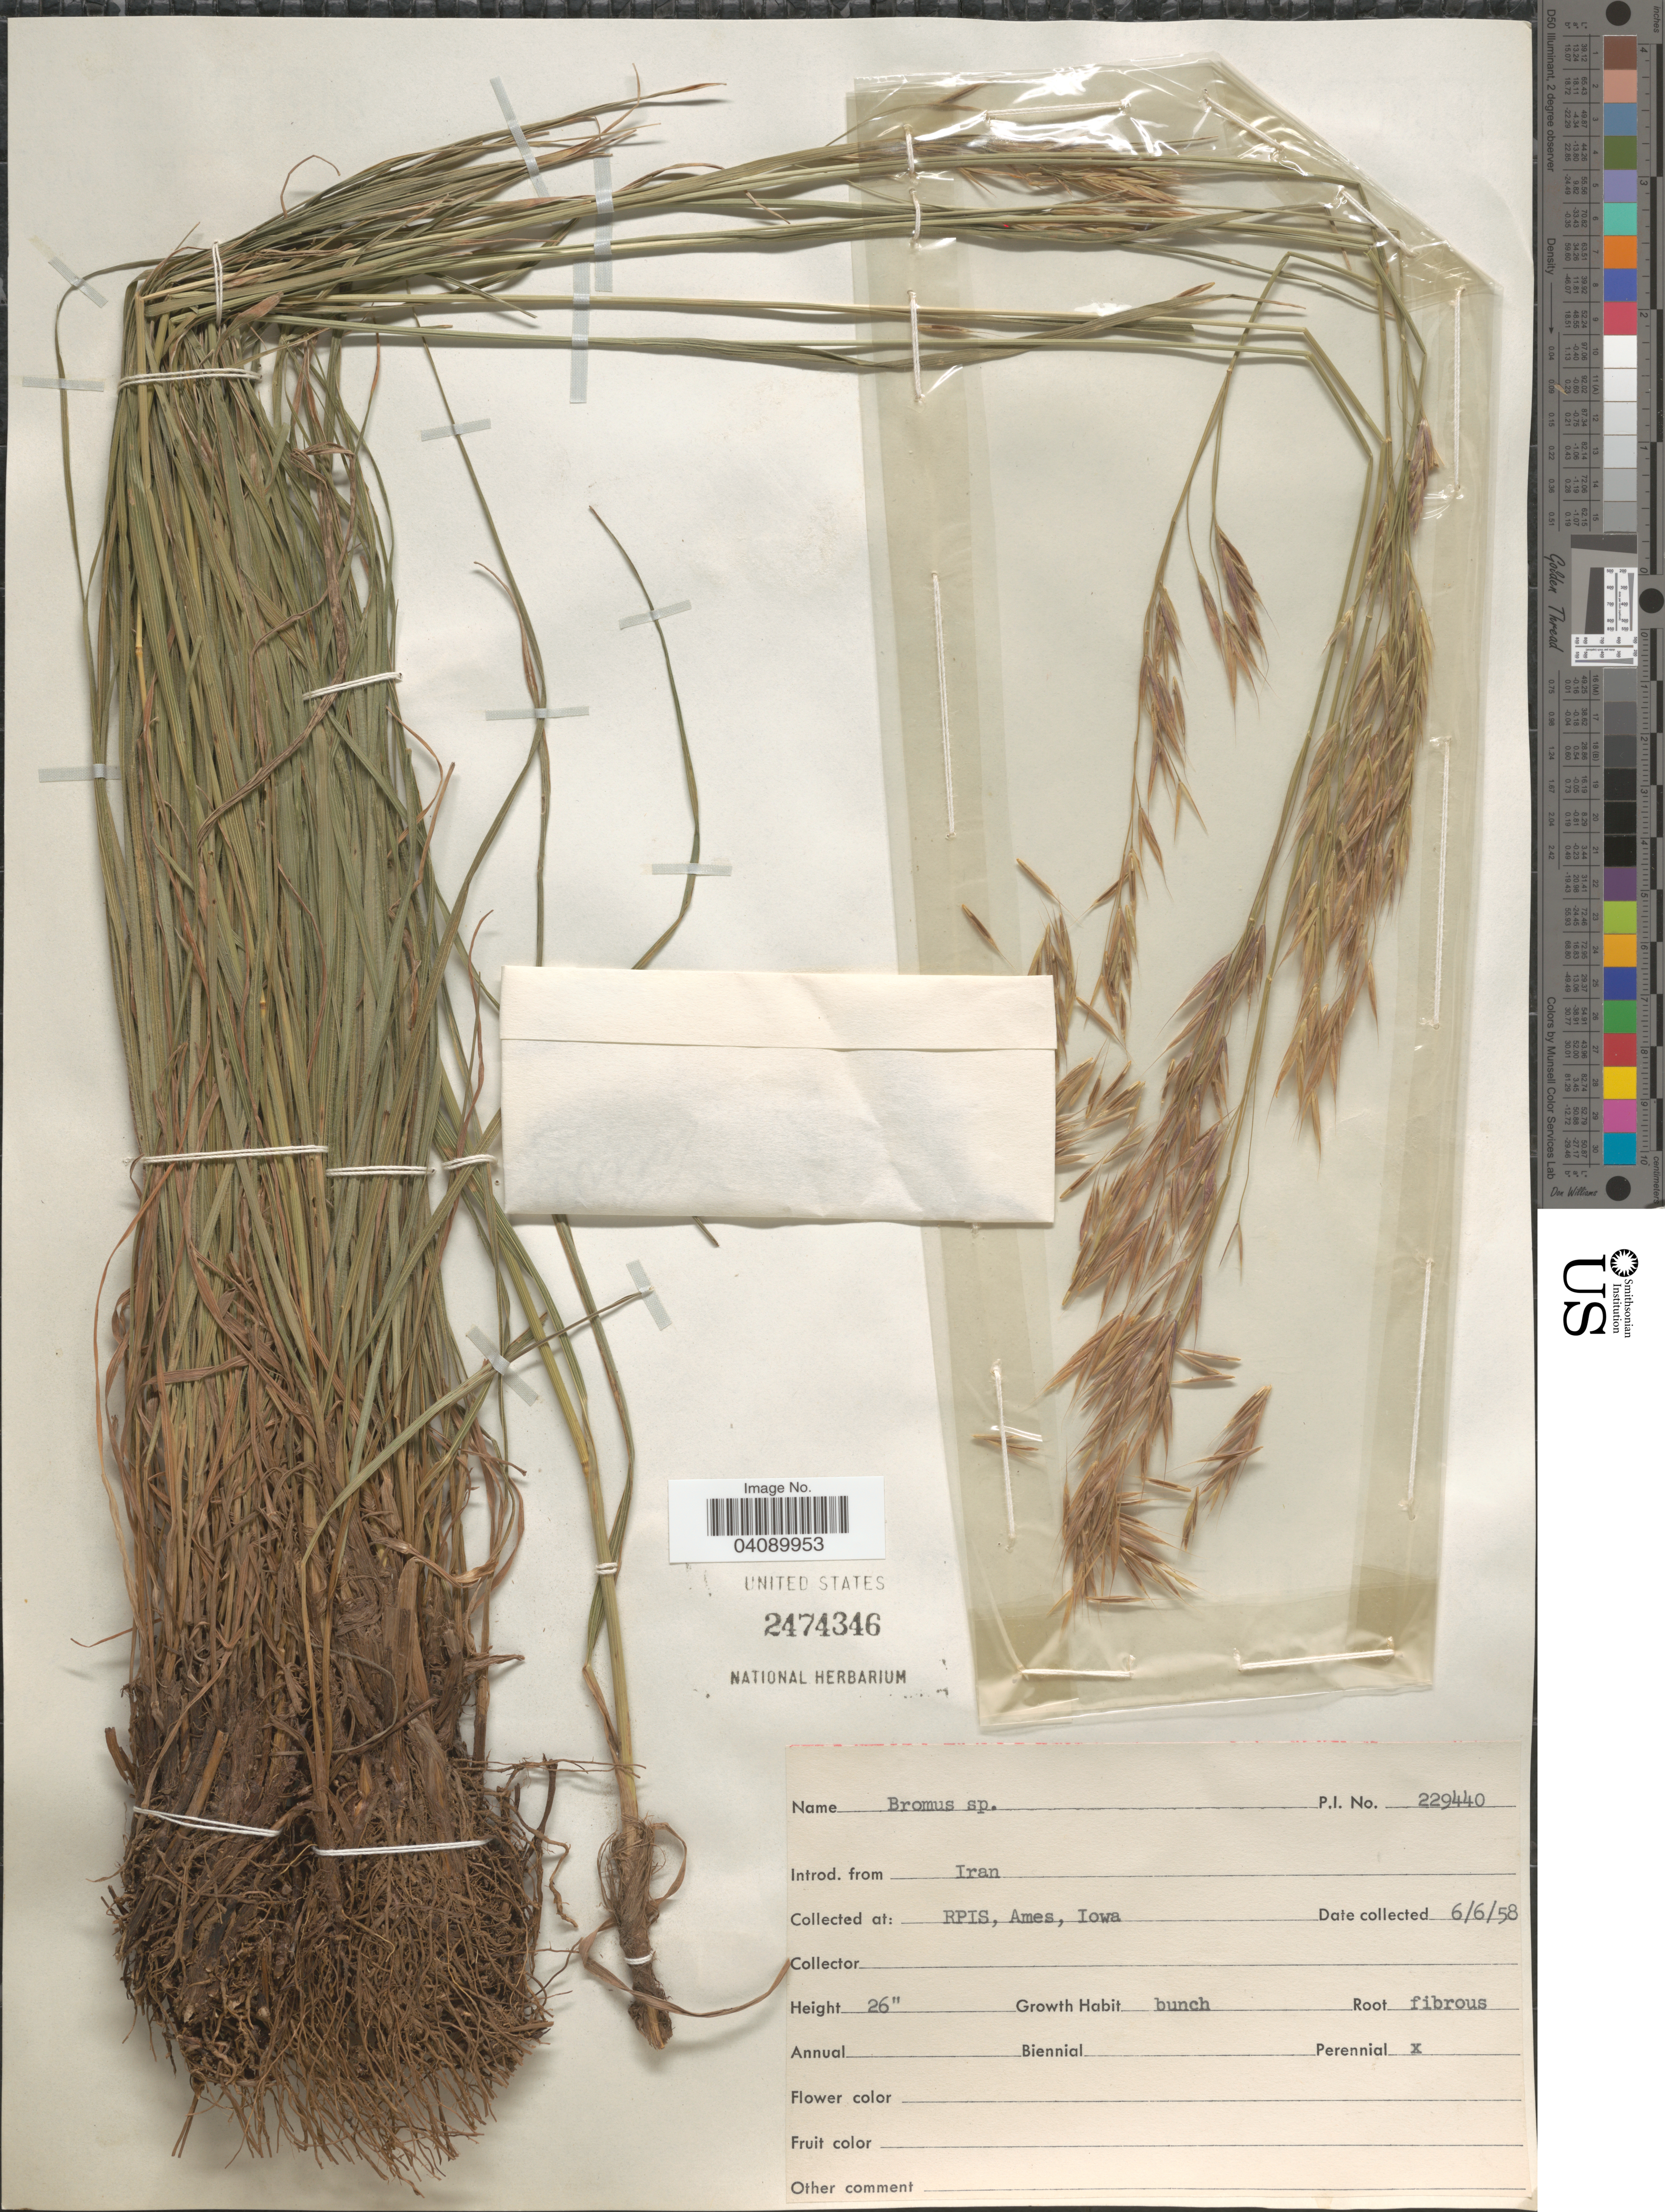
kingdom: Plantae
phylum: Tracheophyta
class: Liliopsida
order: Poales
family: Poaceae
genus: Bromus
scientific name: Bromus sp.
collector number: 229440?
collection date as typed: Transcribed d/m/y: 6/6/58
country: United States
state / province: Iowa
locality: RPIS, Ames.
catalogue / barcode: US 2474346